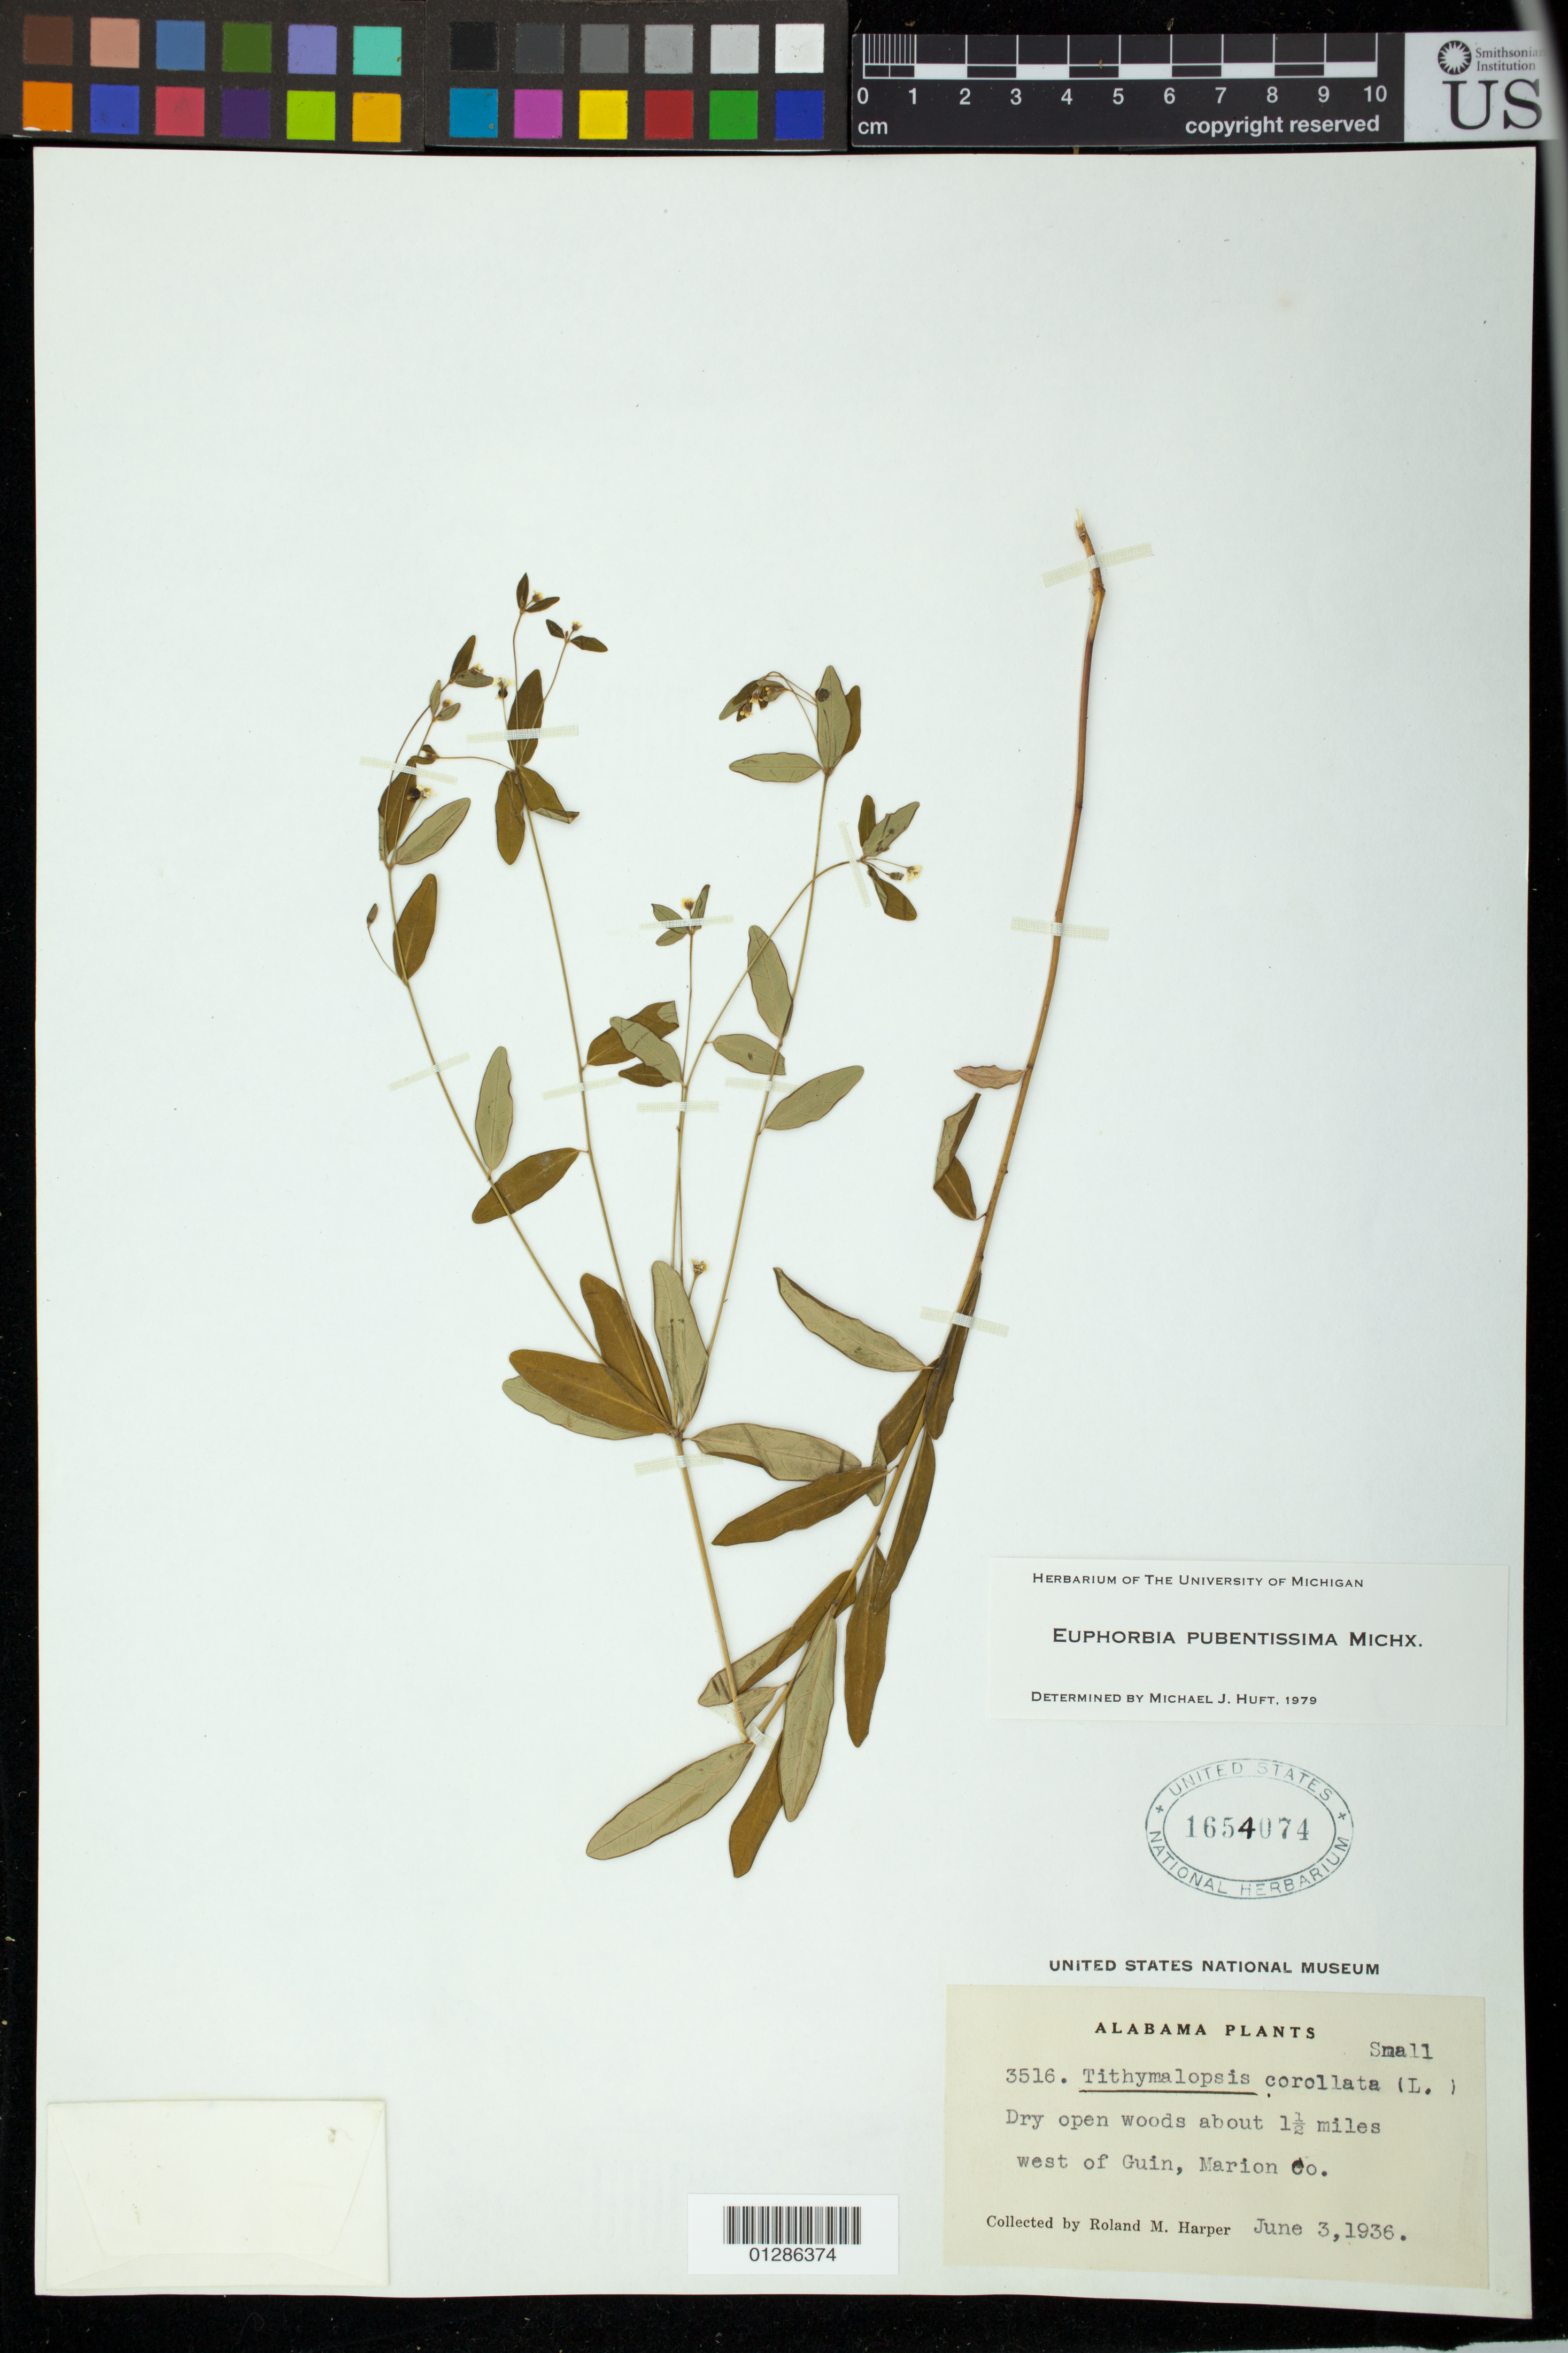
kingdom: Plantae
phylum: Tracheophyta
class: Magnoliopsida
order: Malpighiales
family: Euphorbiaceae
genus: Euphorbia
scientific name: Euphorbia pubentissima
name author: Michx.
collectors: R. M. Harper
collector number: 3516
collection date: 1936-06-03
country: United States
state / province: Alabama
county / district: Marion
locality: Woods about 1 1/2 miles west of Guin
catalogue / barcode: US 1654074